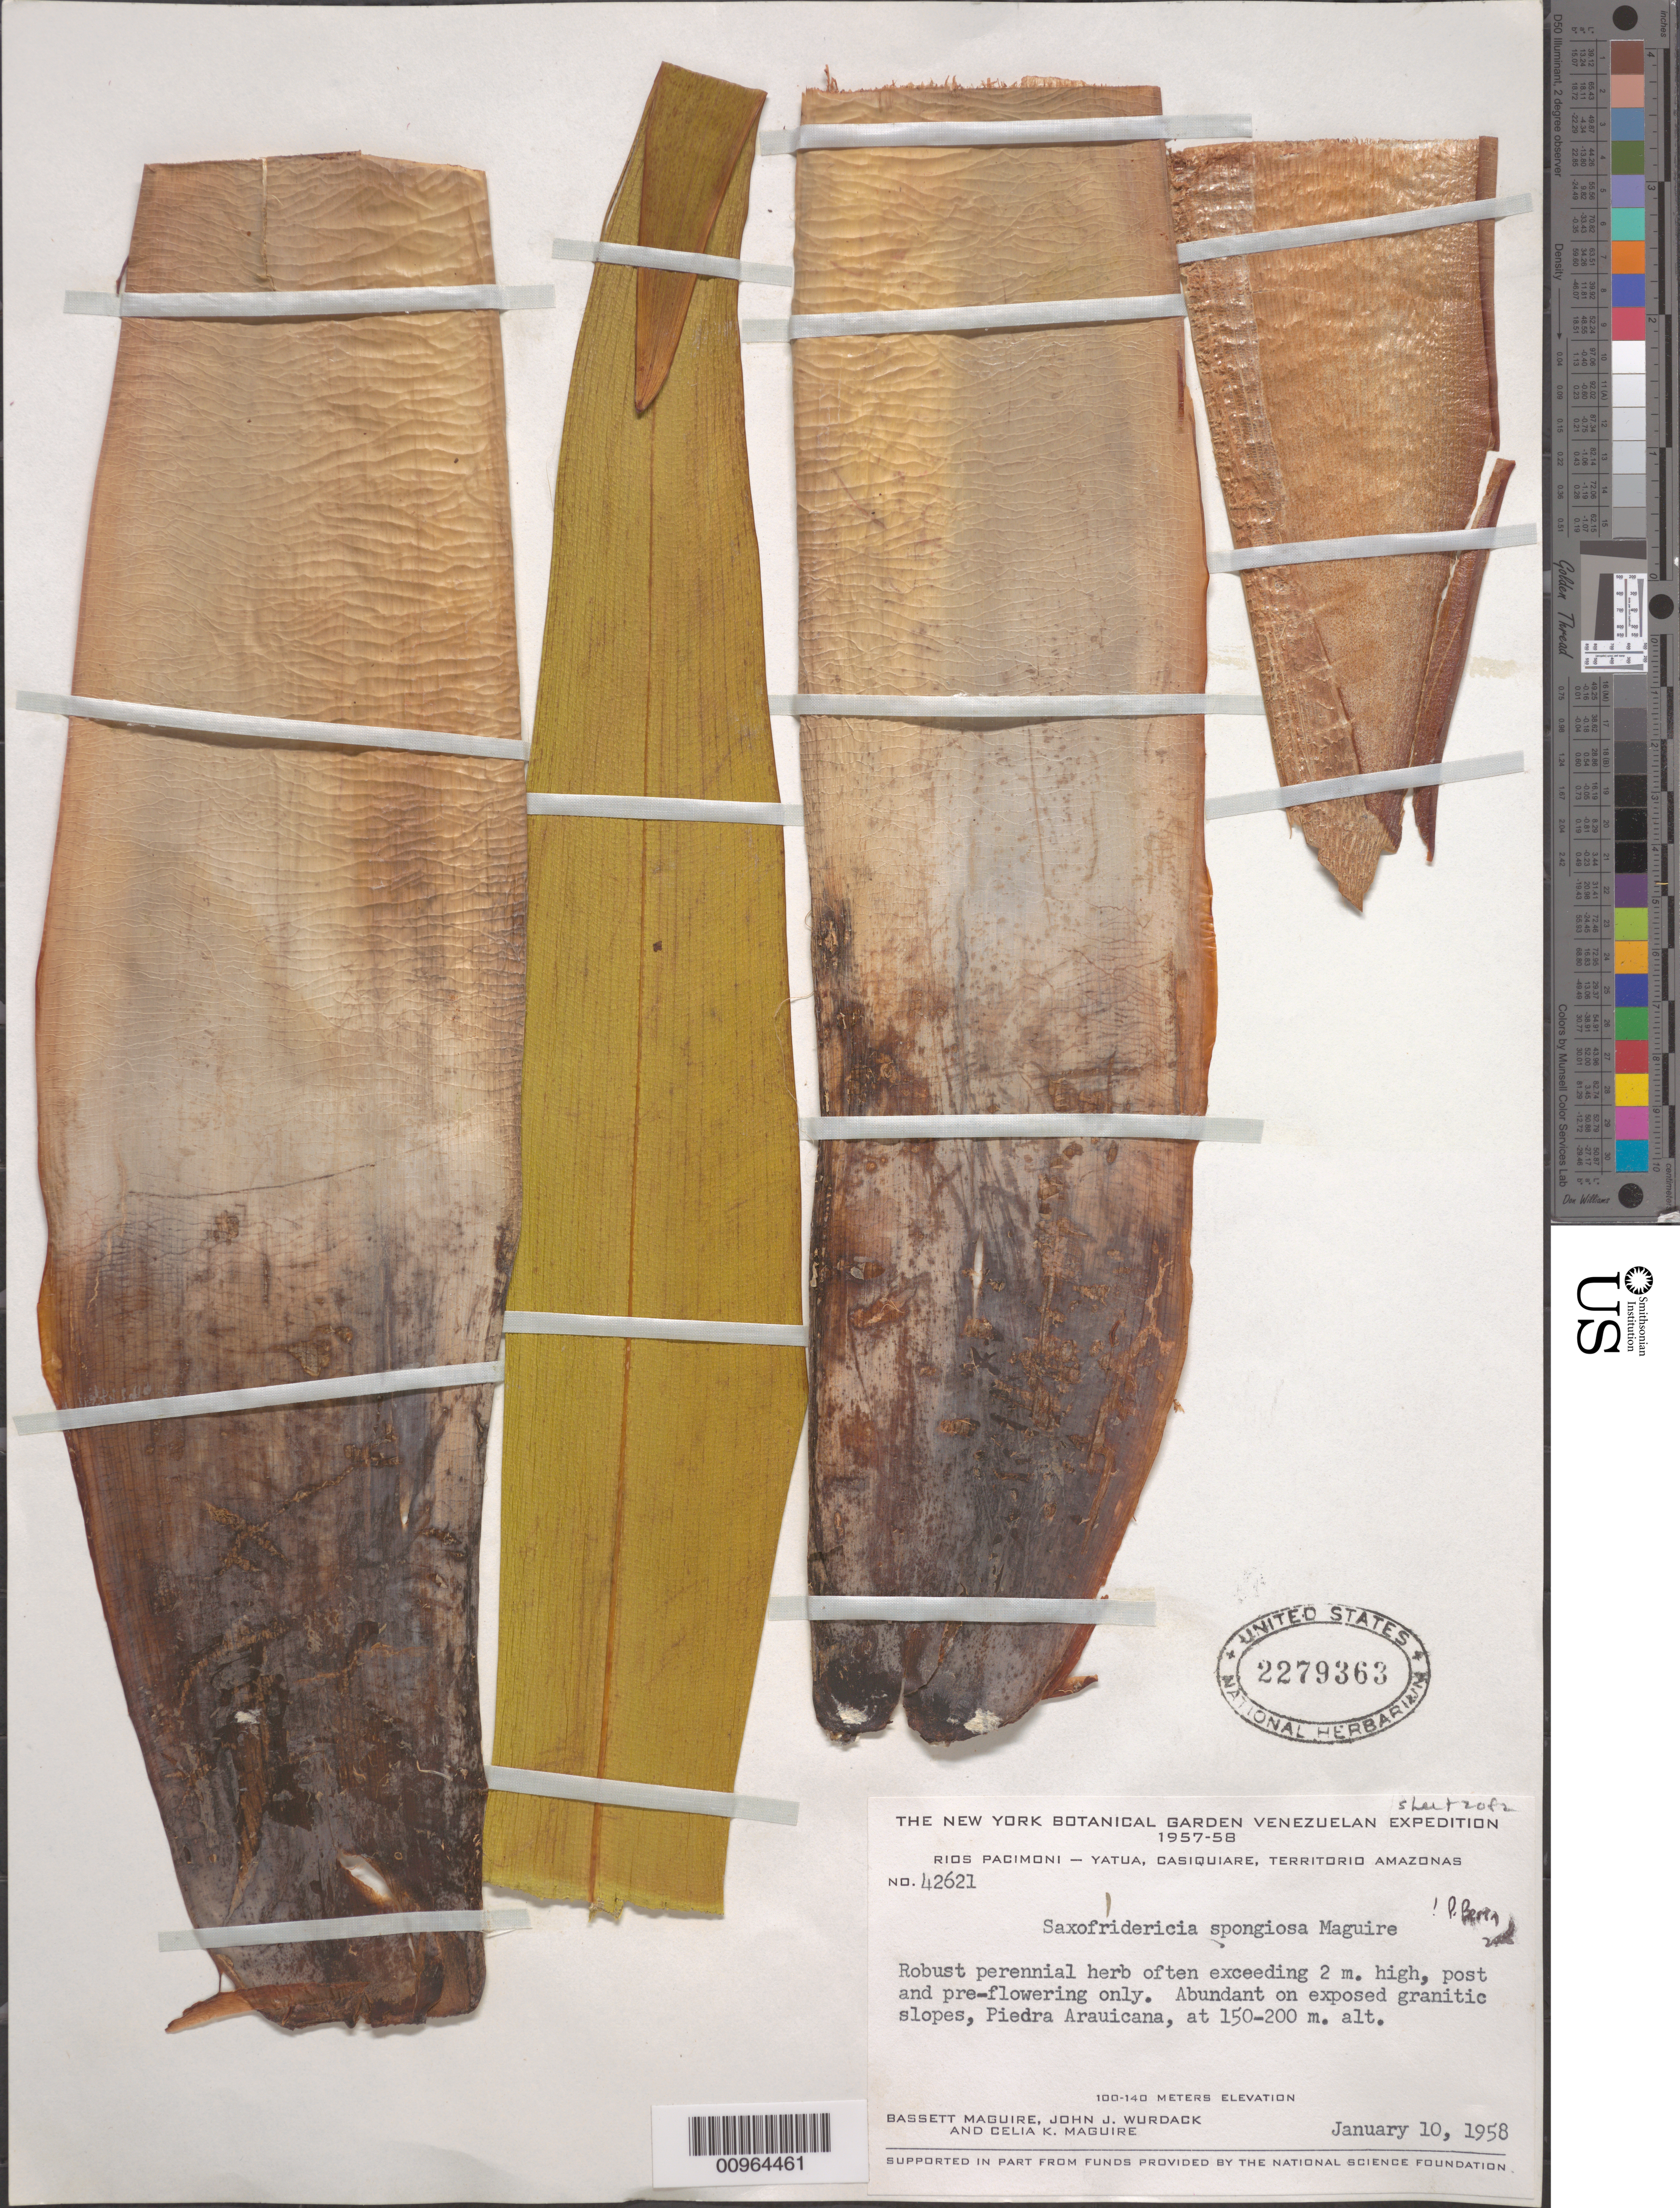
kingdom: Plantae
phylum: Tracheophyta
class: Liliopsida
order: Poales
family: Rapateaceae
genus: Saxofridericia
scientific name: Saxofridericia spongiosa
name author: Maguire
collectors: B. Maguire, J. J. Wurdack & C. K. Maguire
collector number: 42621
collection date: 1958-01-10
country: Venezuela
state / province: Amazonas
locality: Rios Pacimoni - Yatua, Casiquiare, Territorio Amazonas. Piedra Arauicana.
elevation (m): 100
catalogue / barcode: US 2279363